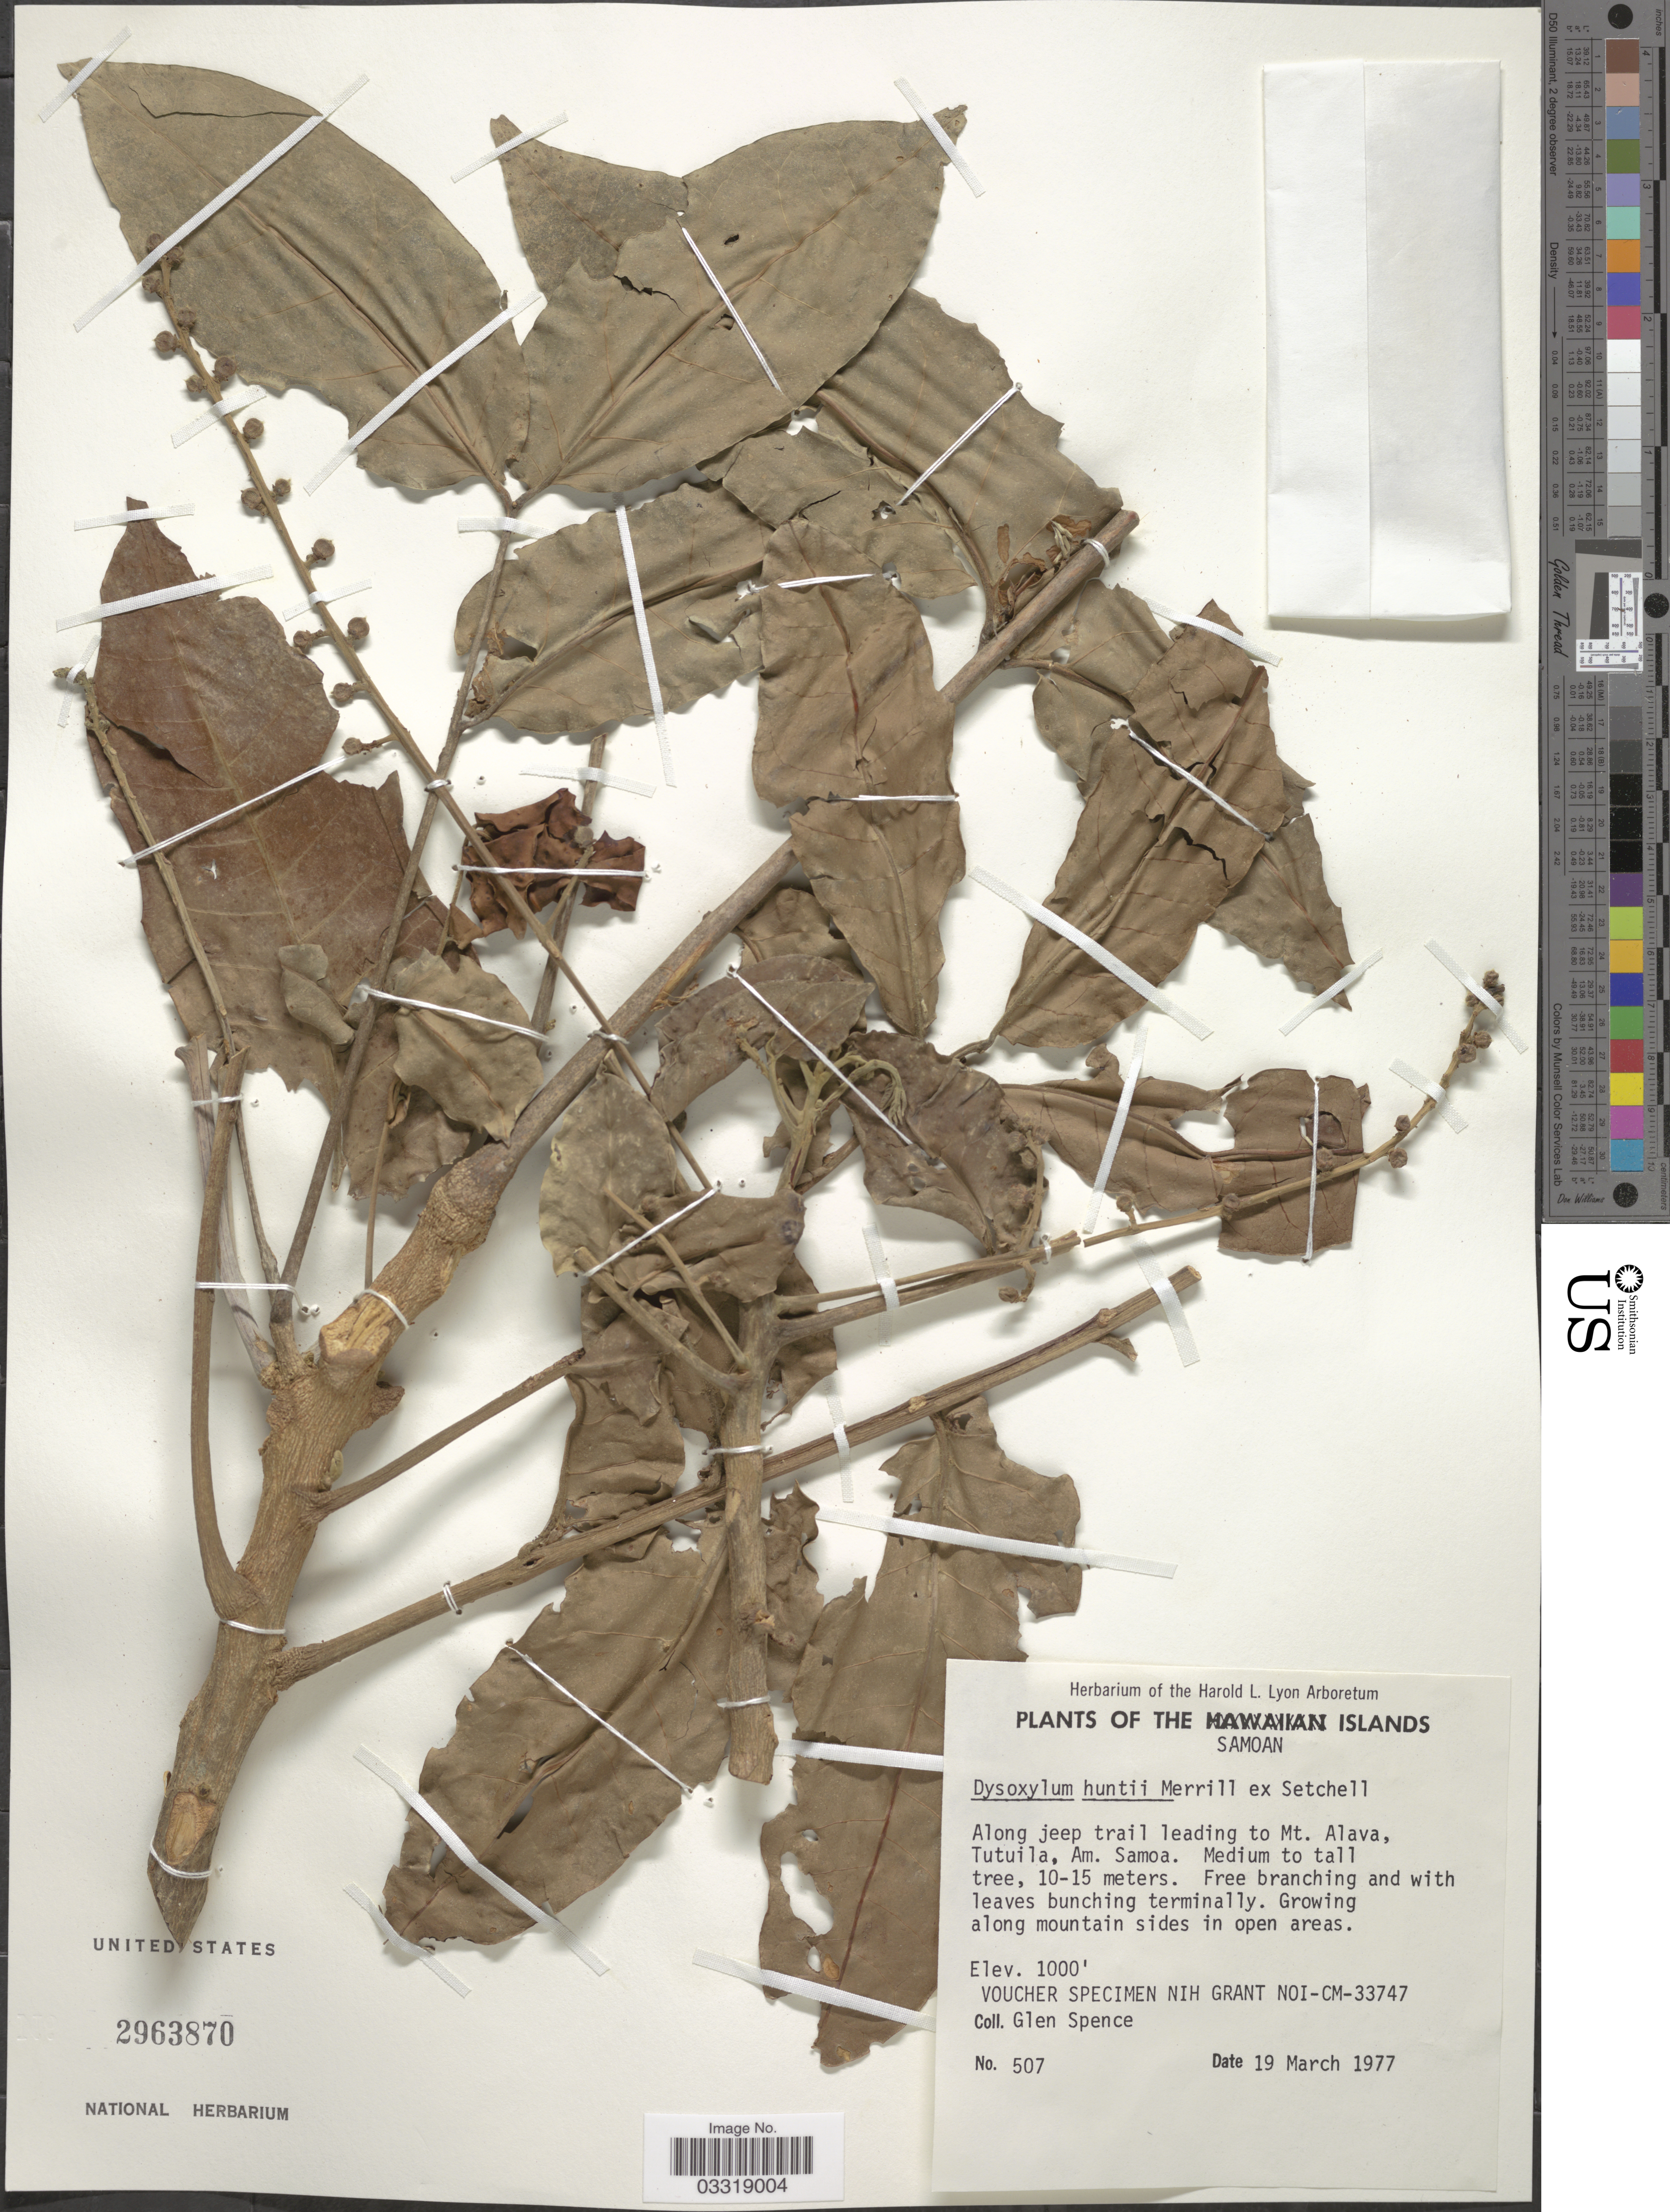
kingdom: Plantae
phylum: Tracheophyta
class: Magnoliopsida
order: Sapindales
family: Meliaceae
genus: Didymocheton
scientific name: Didymocheton huntii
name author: (Merr. ex Setch.) Harms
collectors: G. Spence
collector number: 507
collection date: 1977-03-19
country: American Samoa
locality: The Samoan Islands. Along jeep trail leading to Mt. Alava, Tutuila, Am. Samoa.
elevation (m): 305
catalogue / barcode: US 2963870